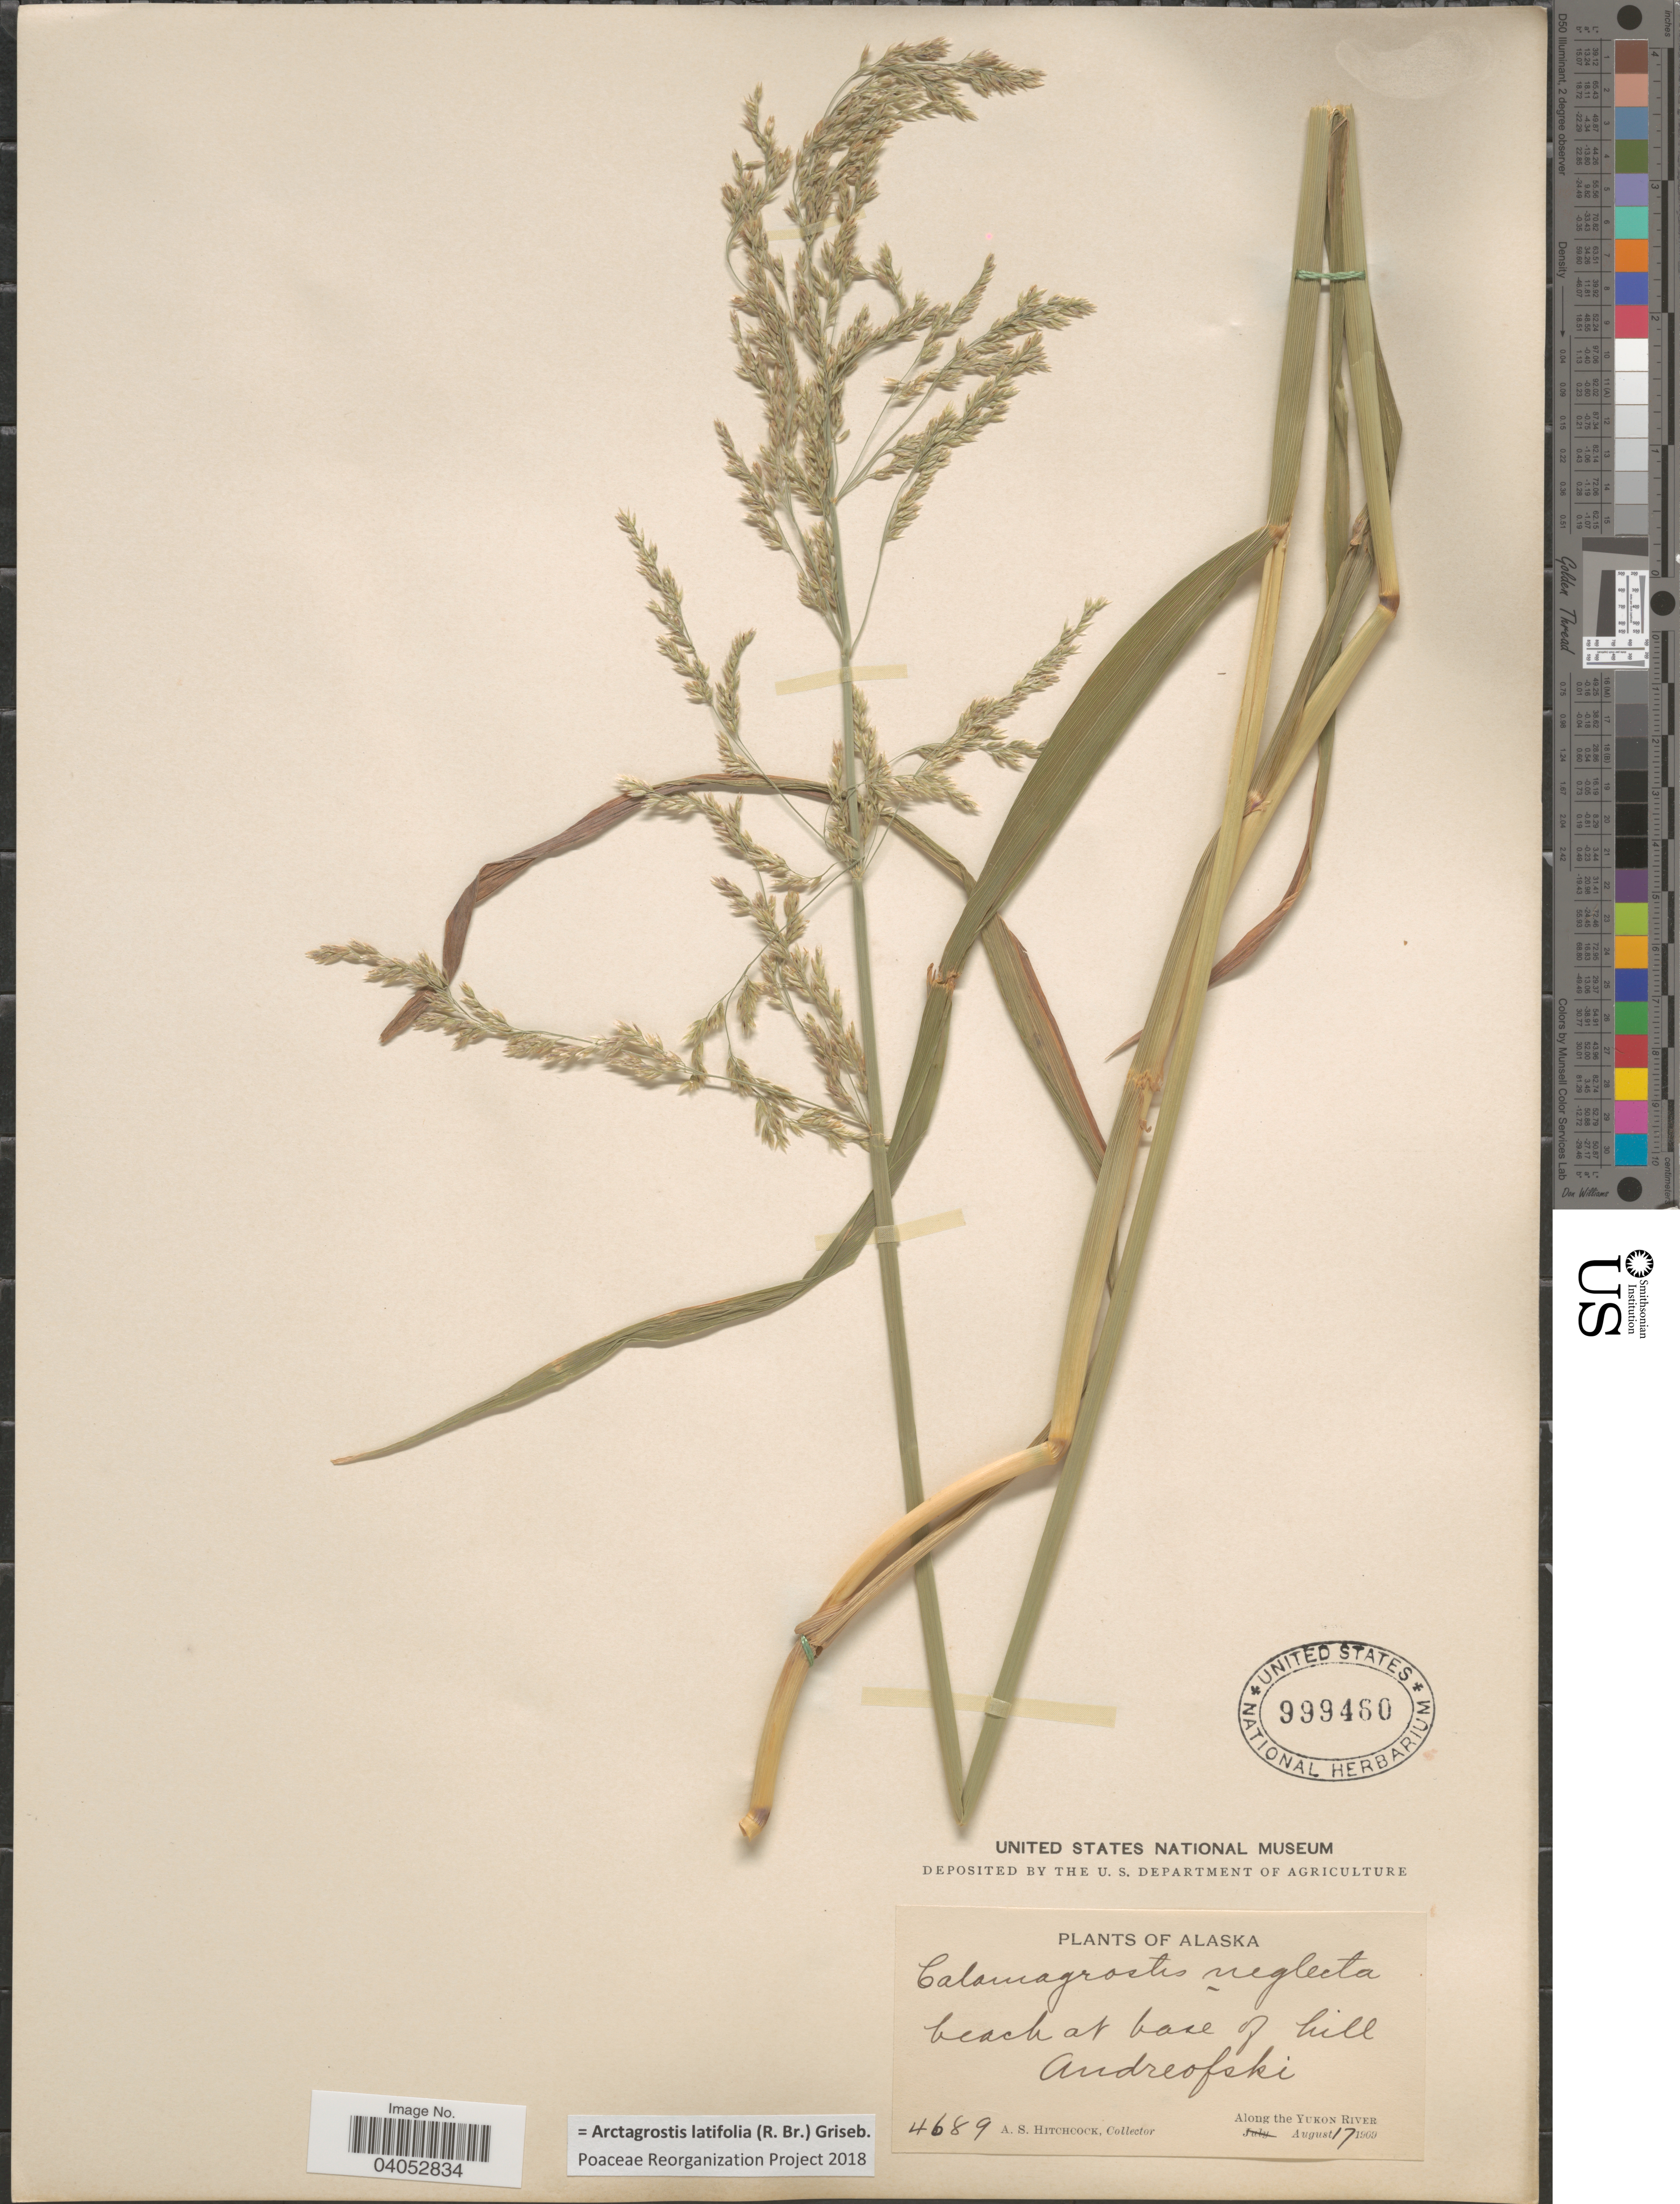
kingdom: Plantae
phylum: Tracheophyta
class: Liliopsida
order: Poales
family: Poaceae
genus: Arctagrostis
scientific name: Arctagrostis latifolia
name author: (R. Br.) Griseb.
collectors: A. S. Hitchcock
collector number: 4689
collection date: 1909-08-17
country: United States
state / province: Alaska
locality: Beach at base of hill Andreofski. Along the Yukon River.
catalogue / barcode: US 999460